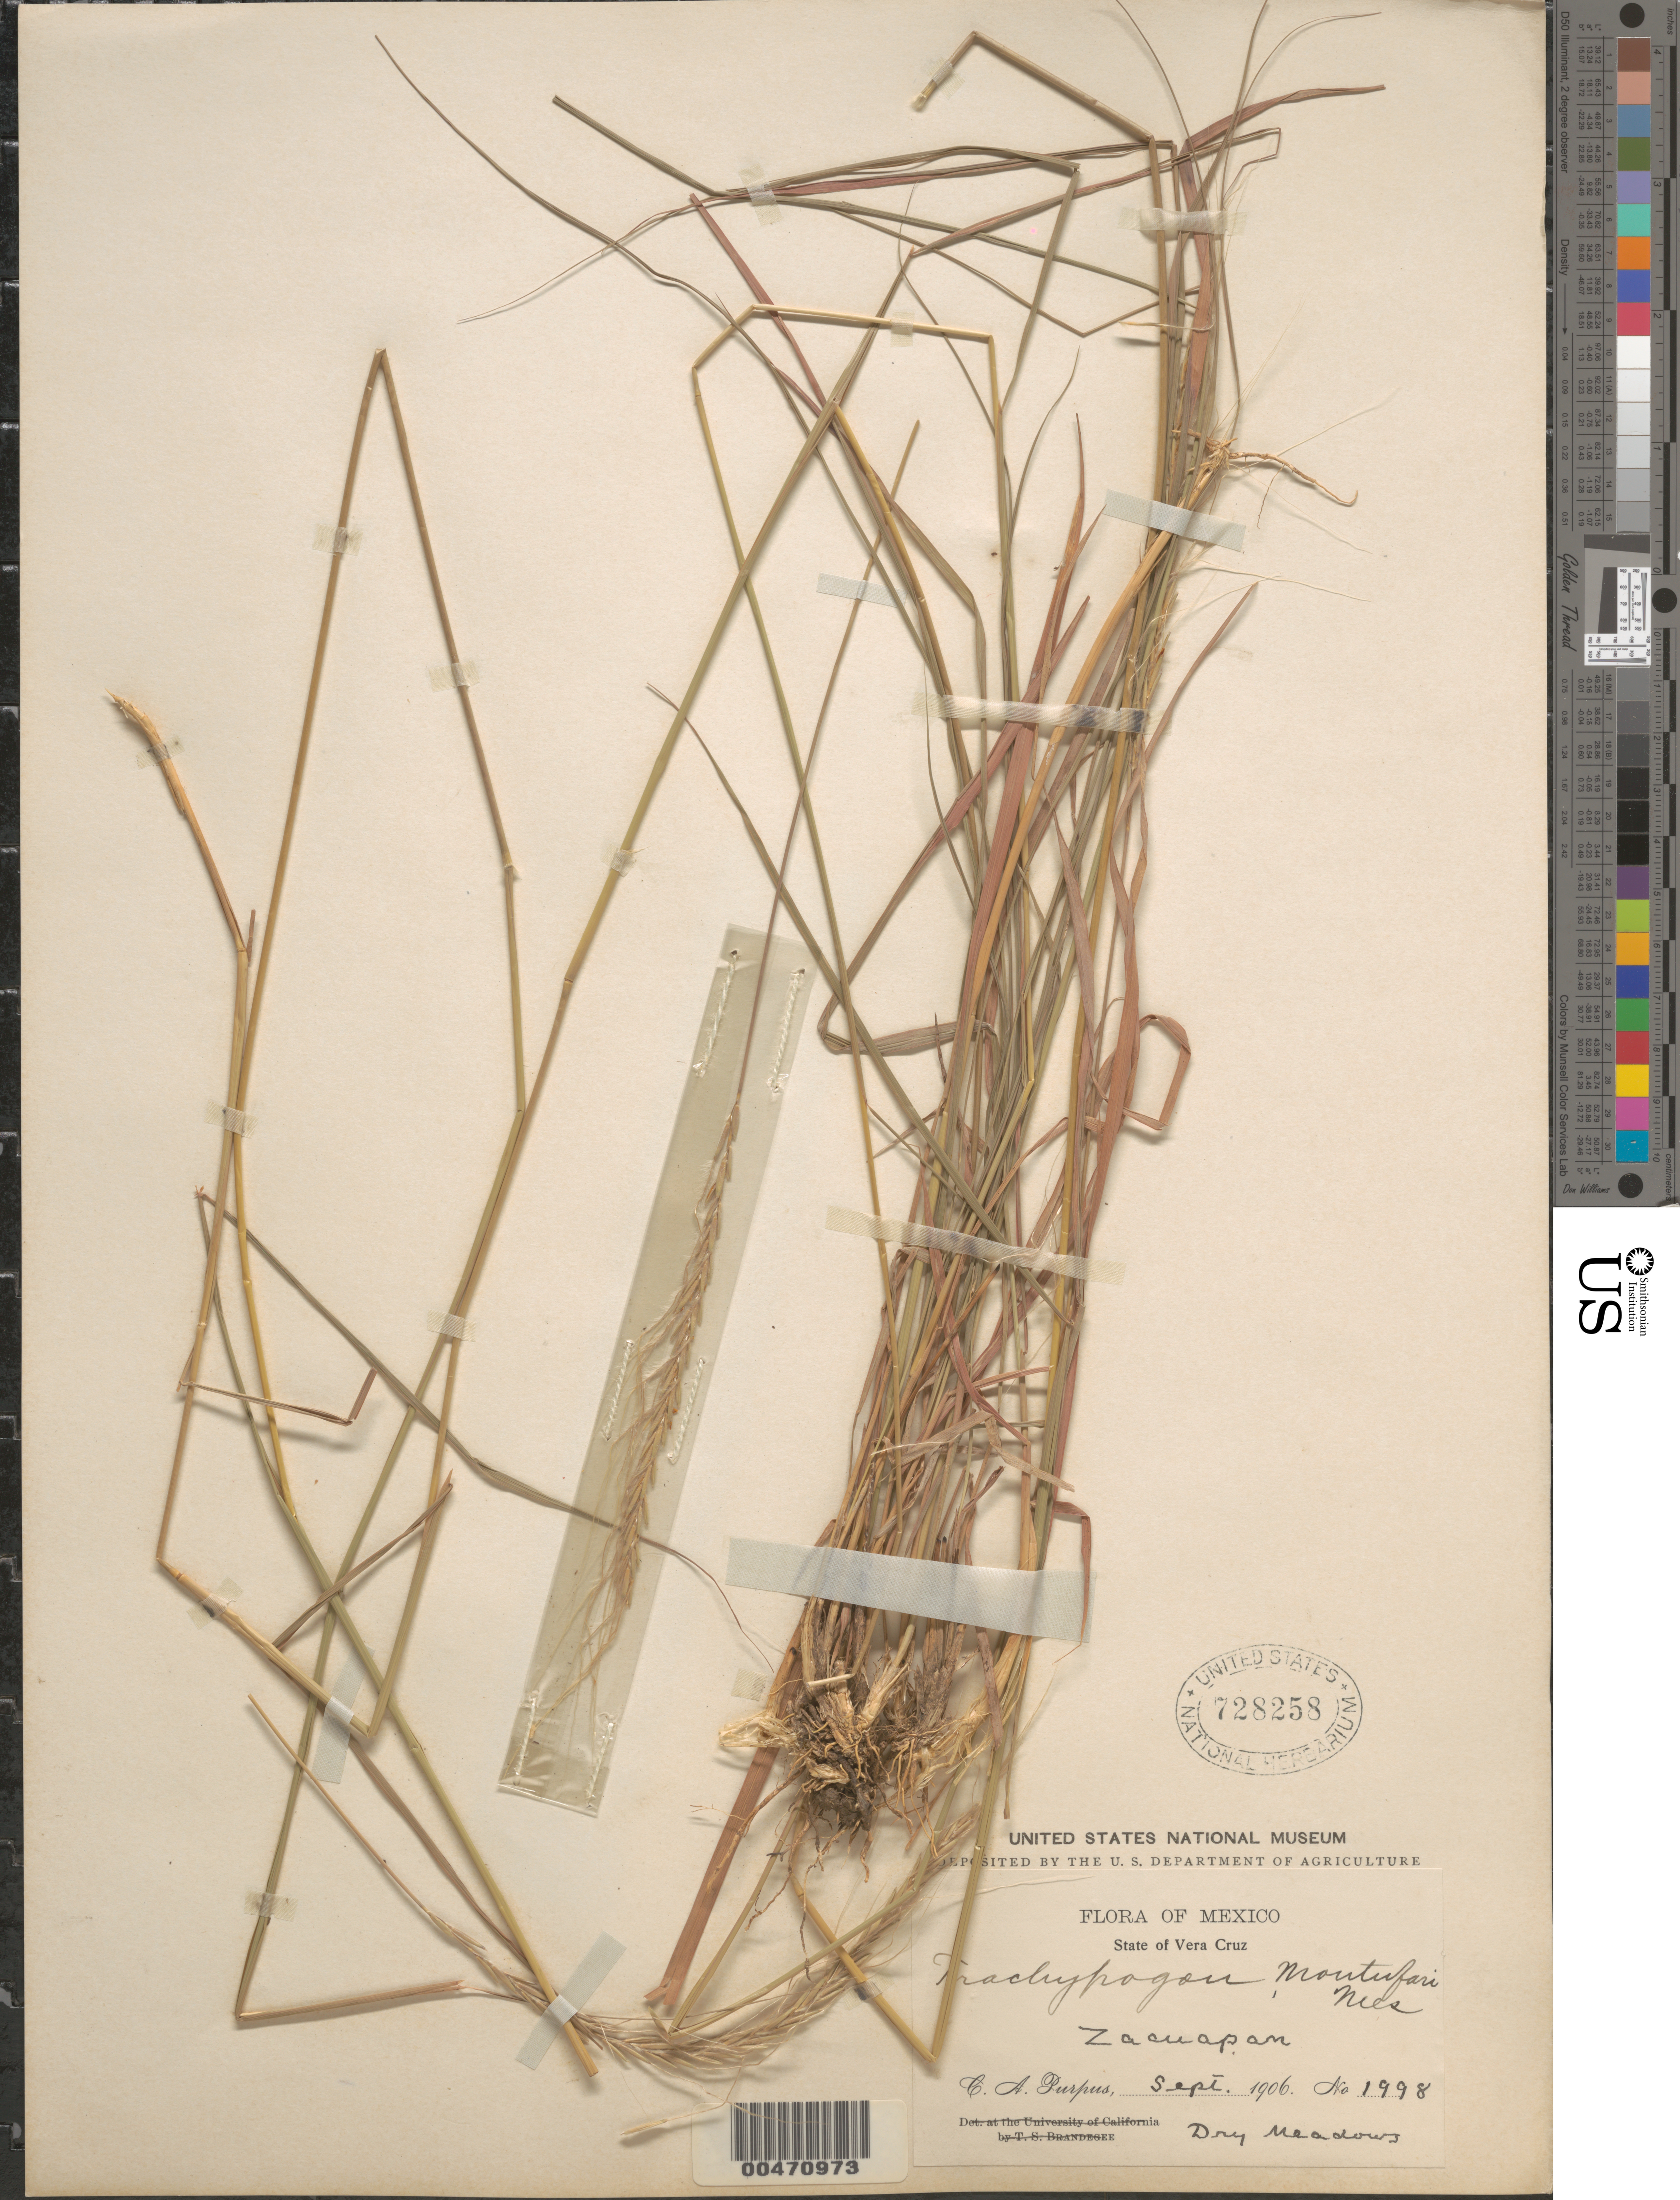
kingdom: Plantae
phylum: Tracheophyta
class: Liliopsida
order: Poales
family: Poaceae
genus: Trachypogon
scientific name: Trachypogon secundus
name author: (J. Presl) Scribn.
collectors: C. A. Purpus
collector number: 1998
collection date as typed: Sep 1906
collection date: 1906-09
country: Mexico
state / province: Veracruz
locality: Zacuapan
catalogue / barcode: US 728258